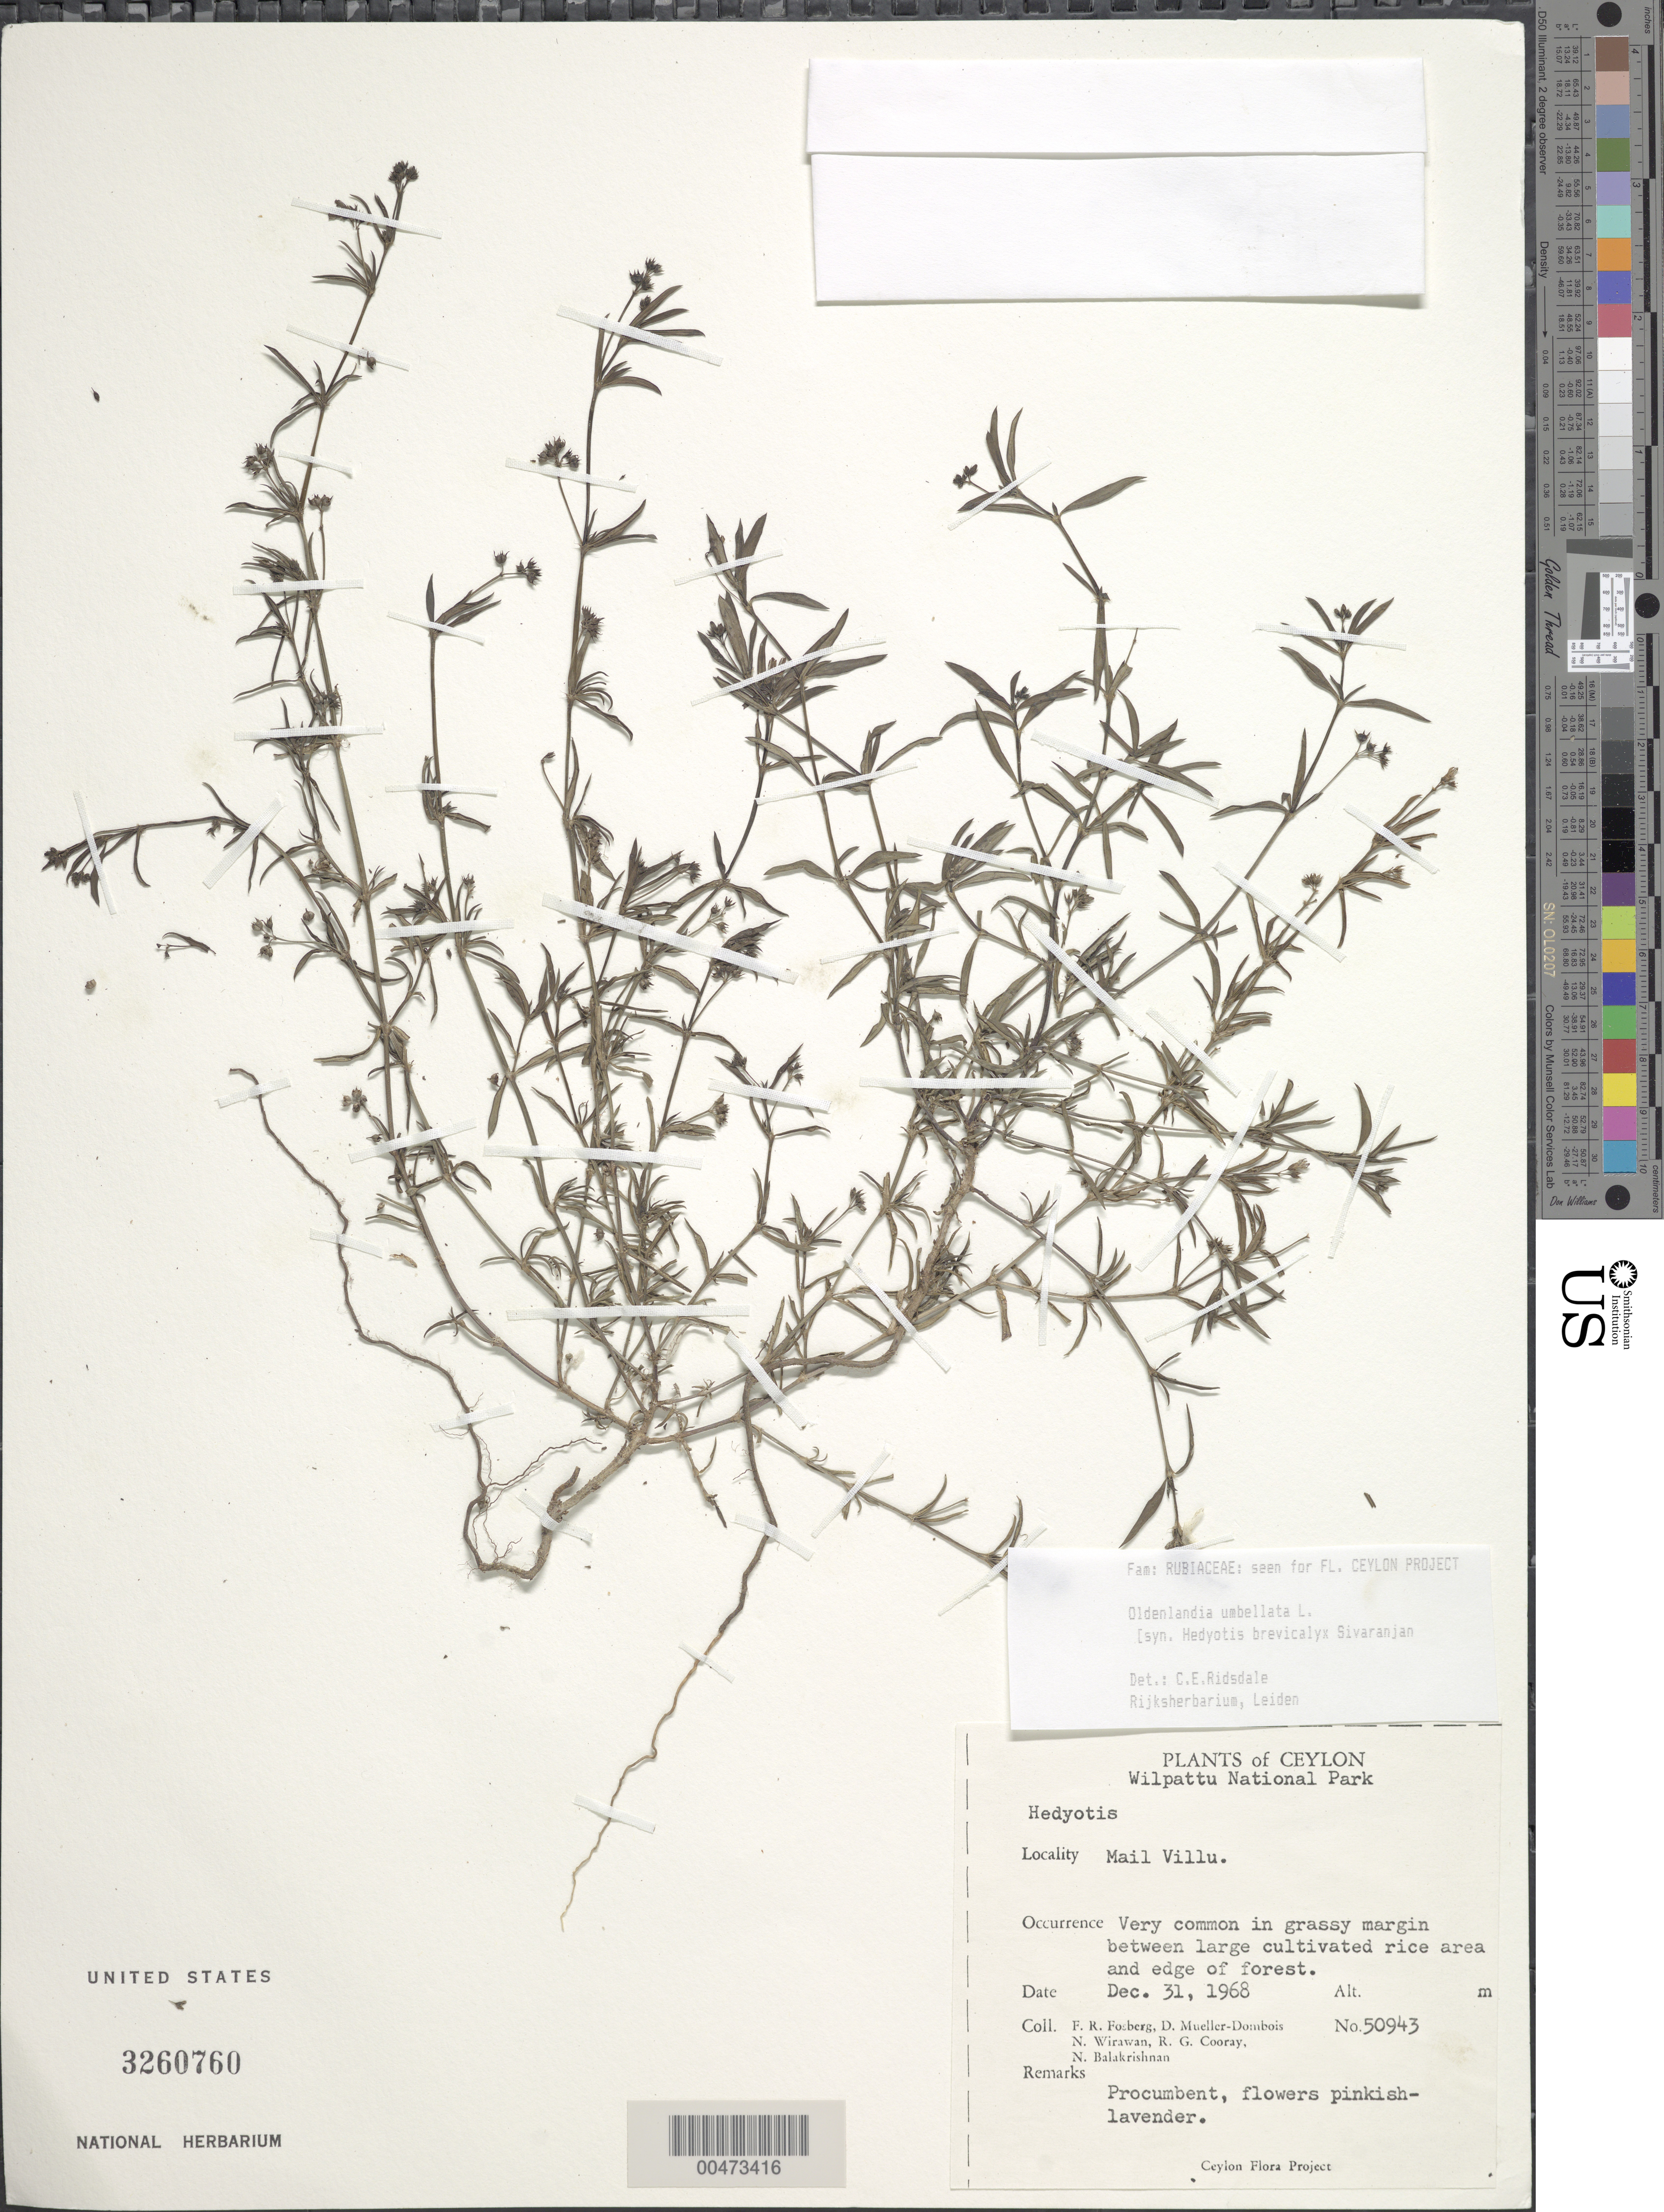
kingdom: Plantae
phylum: Tracheophyta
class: Magnoliopsida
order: Gentianales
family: Rubiaceae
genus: Oldenlandia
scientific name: Oldenlandia umbellata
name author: L.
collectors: F. R. Fosberg, D. Mueller-Dombois & N. Wirawan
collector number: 50943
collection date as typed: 31 Dec 1968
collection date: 1968-12-31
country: Sri Lanka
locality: Wilpattu National Park, Mail Villu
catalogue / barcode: US 3260760